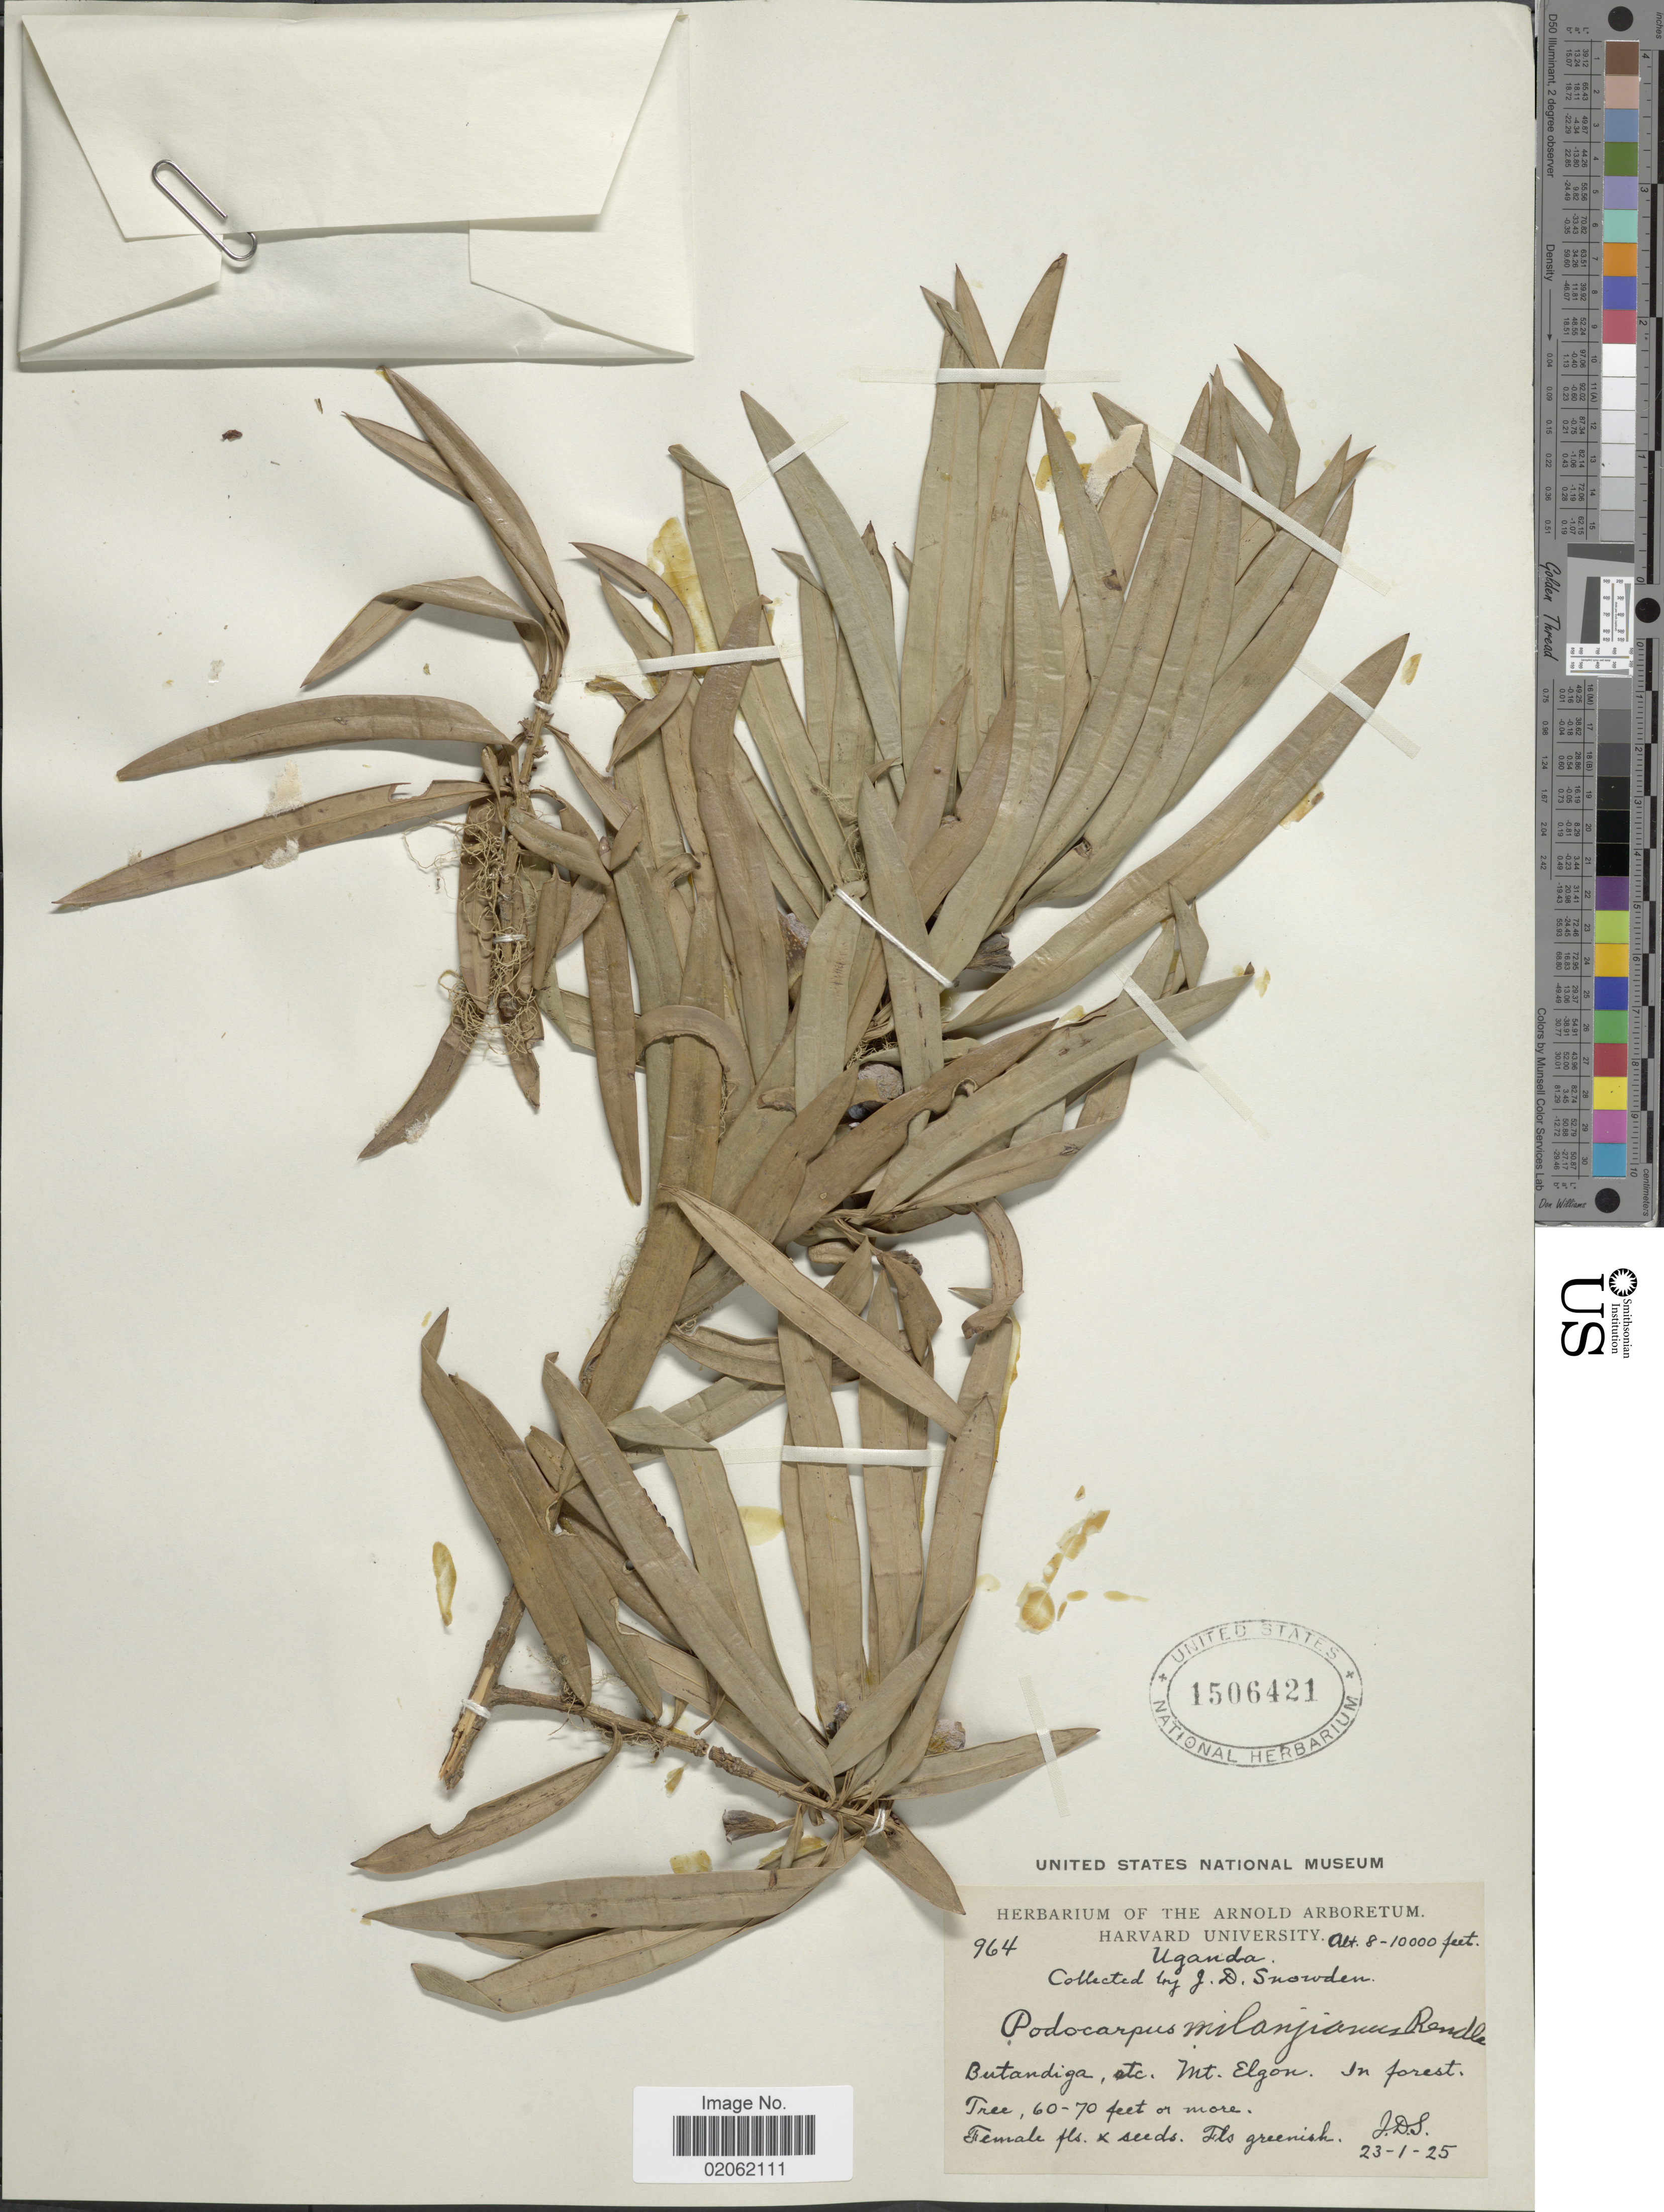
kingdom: Plantae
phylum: Tracheophyta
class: Pinopsida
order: Pinales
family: Podocarpaceae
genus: Podocarpus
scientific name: Podocarpus milanjianus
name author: Rendle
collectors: J. Snowden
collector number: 964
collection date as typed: Transcribed d/m/y: 23/1/25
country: Uganda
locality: Butandiga, etc Mt Elgon. In forest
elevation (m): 2438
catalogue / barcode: US 1506421